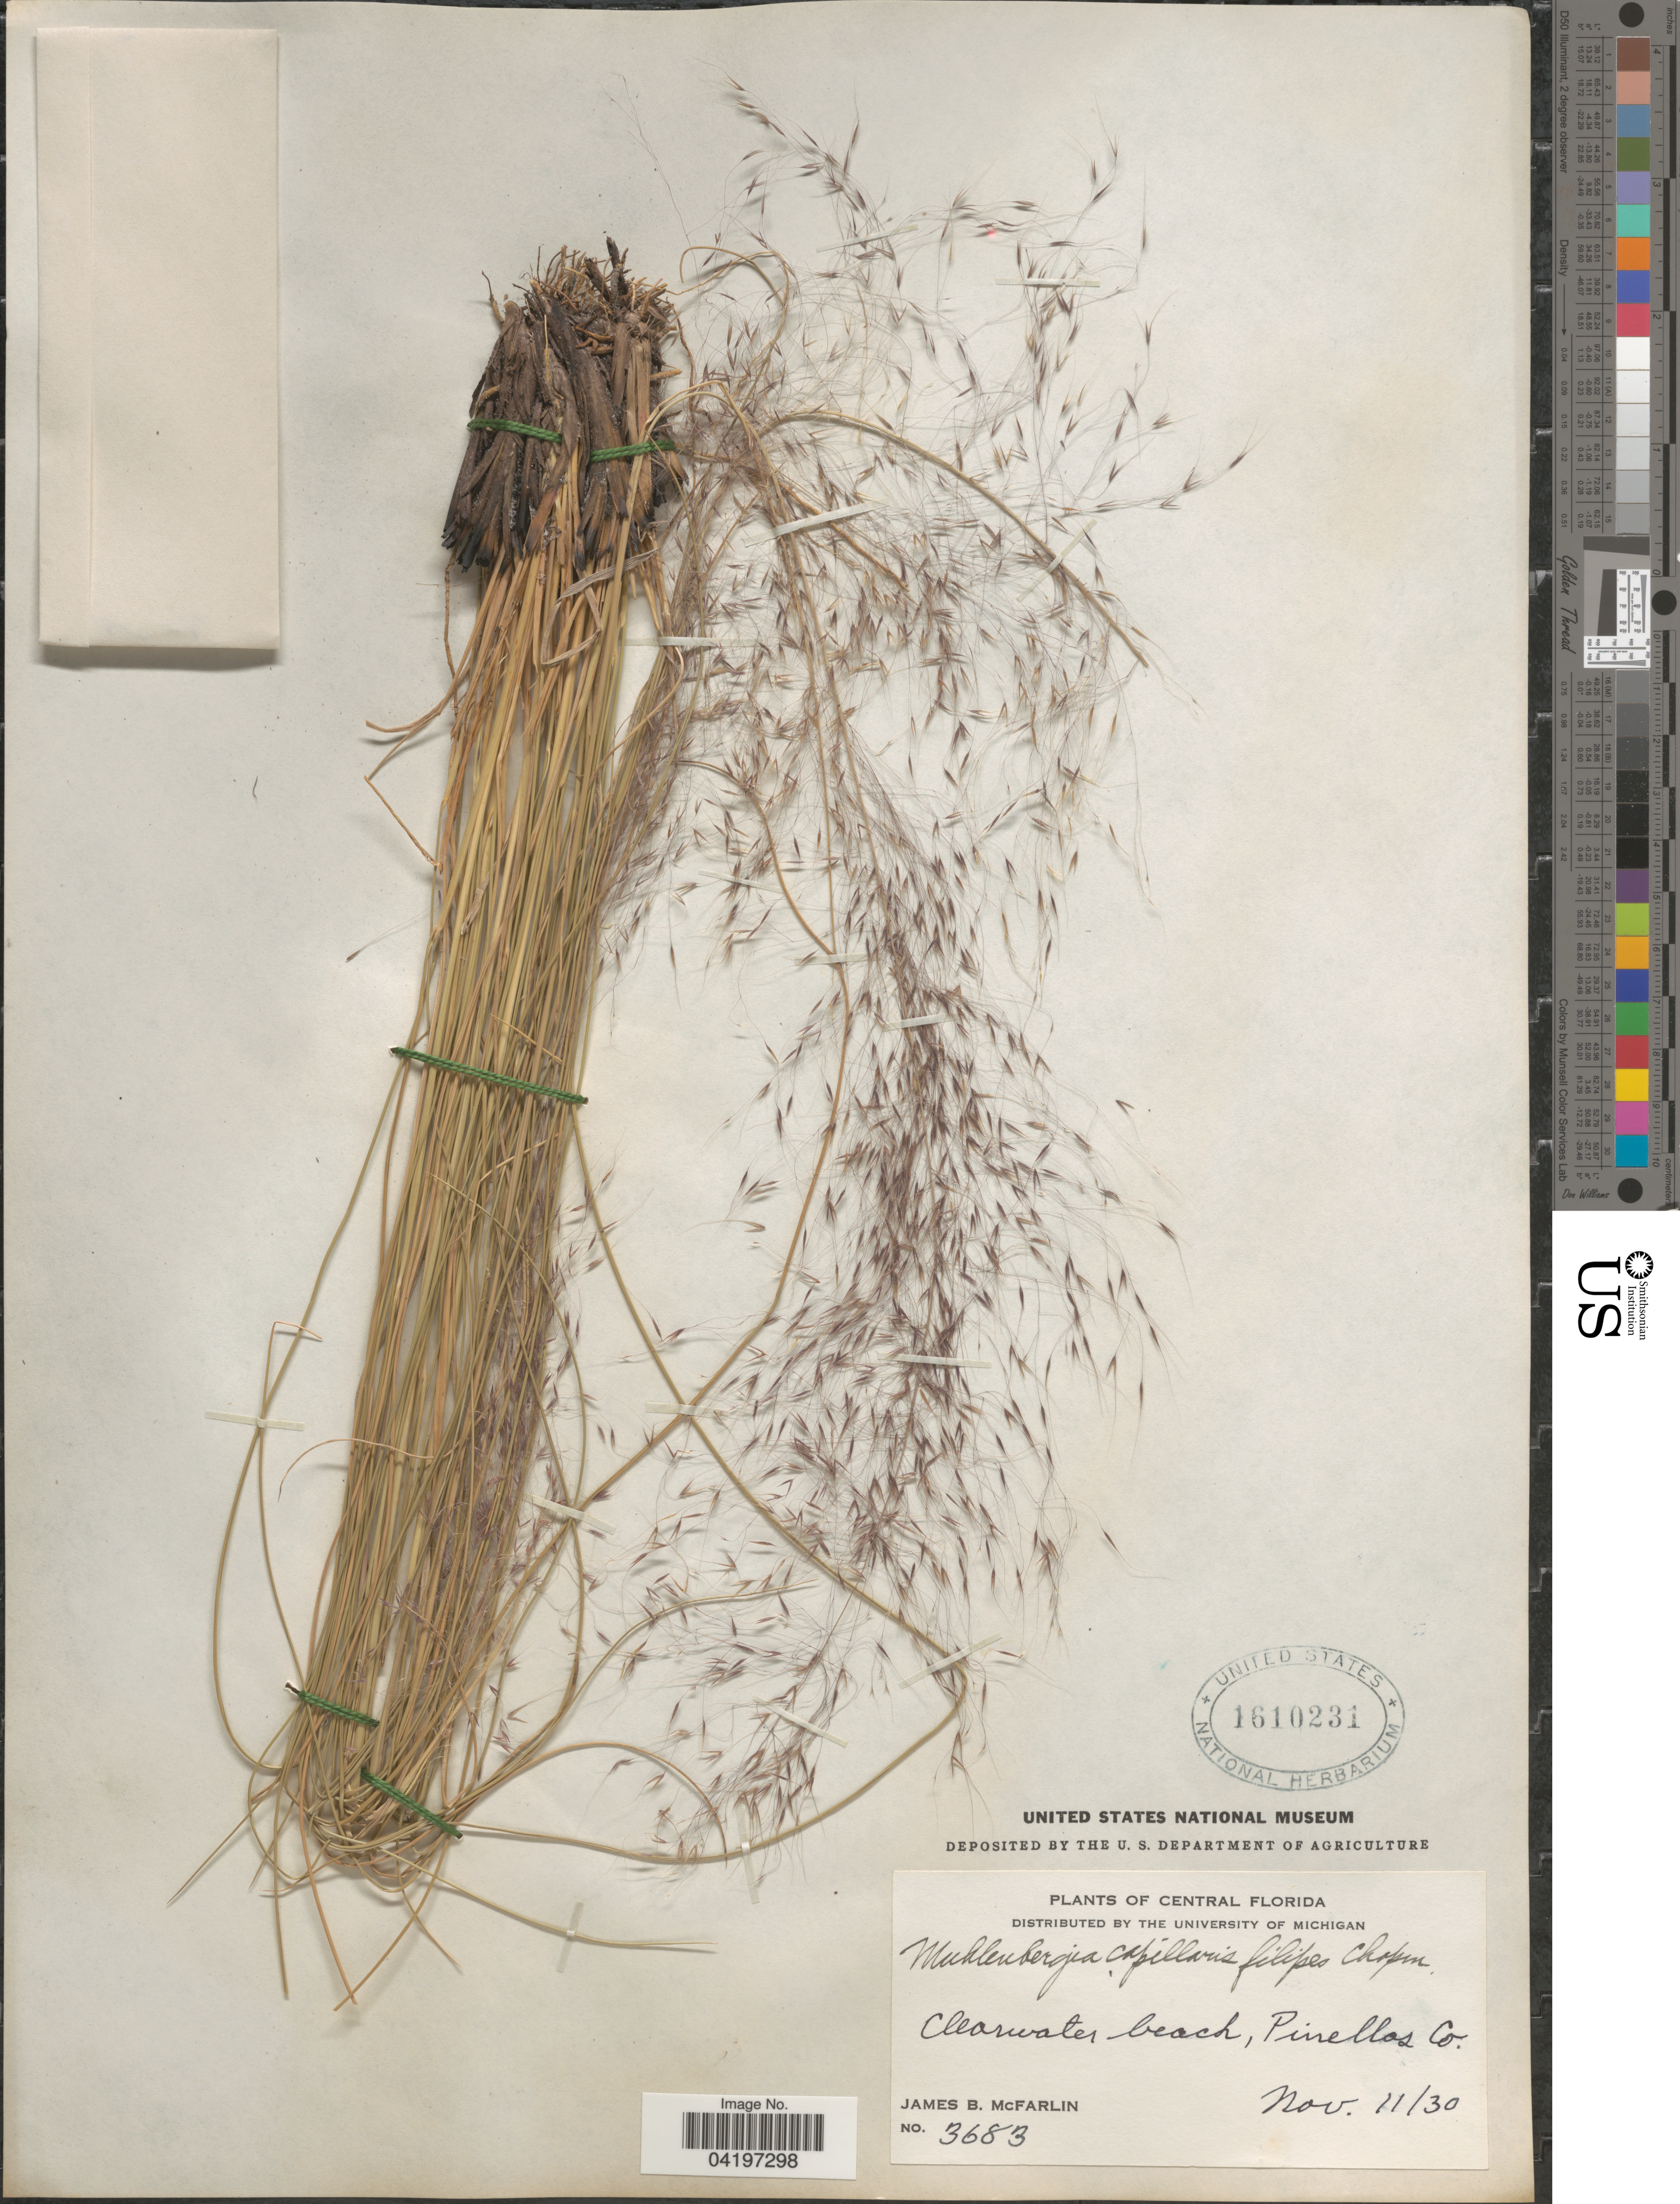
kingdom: Plantae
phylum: Tracheophyta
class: Liliopsida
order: Poales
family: Poaceae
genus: Muhlenbergia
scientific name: Muhlenbergia sericea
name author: (Michx.) P.M. Peterson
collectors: J. McFarlin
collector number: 3683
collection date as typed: Transcribed d/m/y: 11/11/30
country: United States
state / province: Florida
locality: Central Florida. Clearwater beach, Pinellas Co.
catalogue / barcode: US 1610231